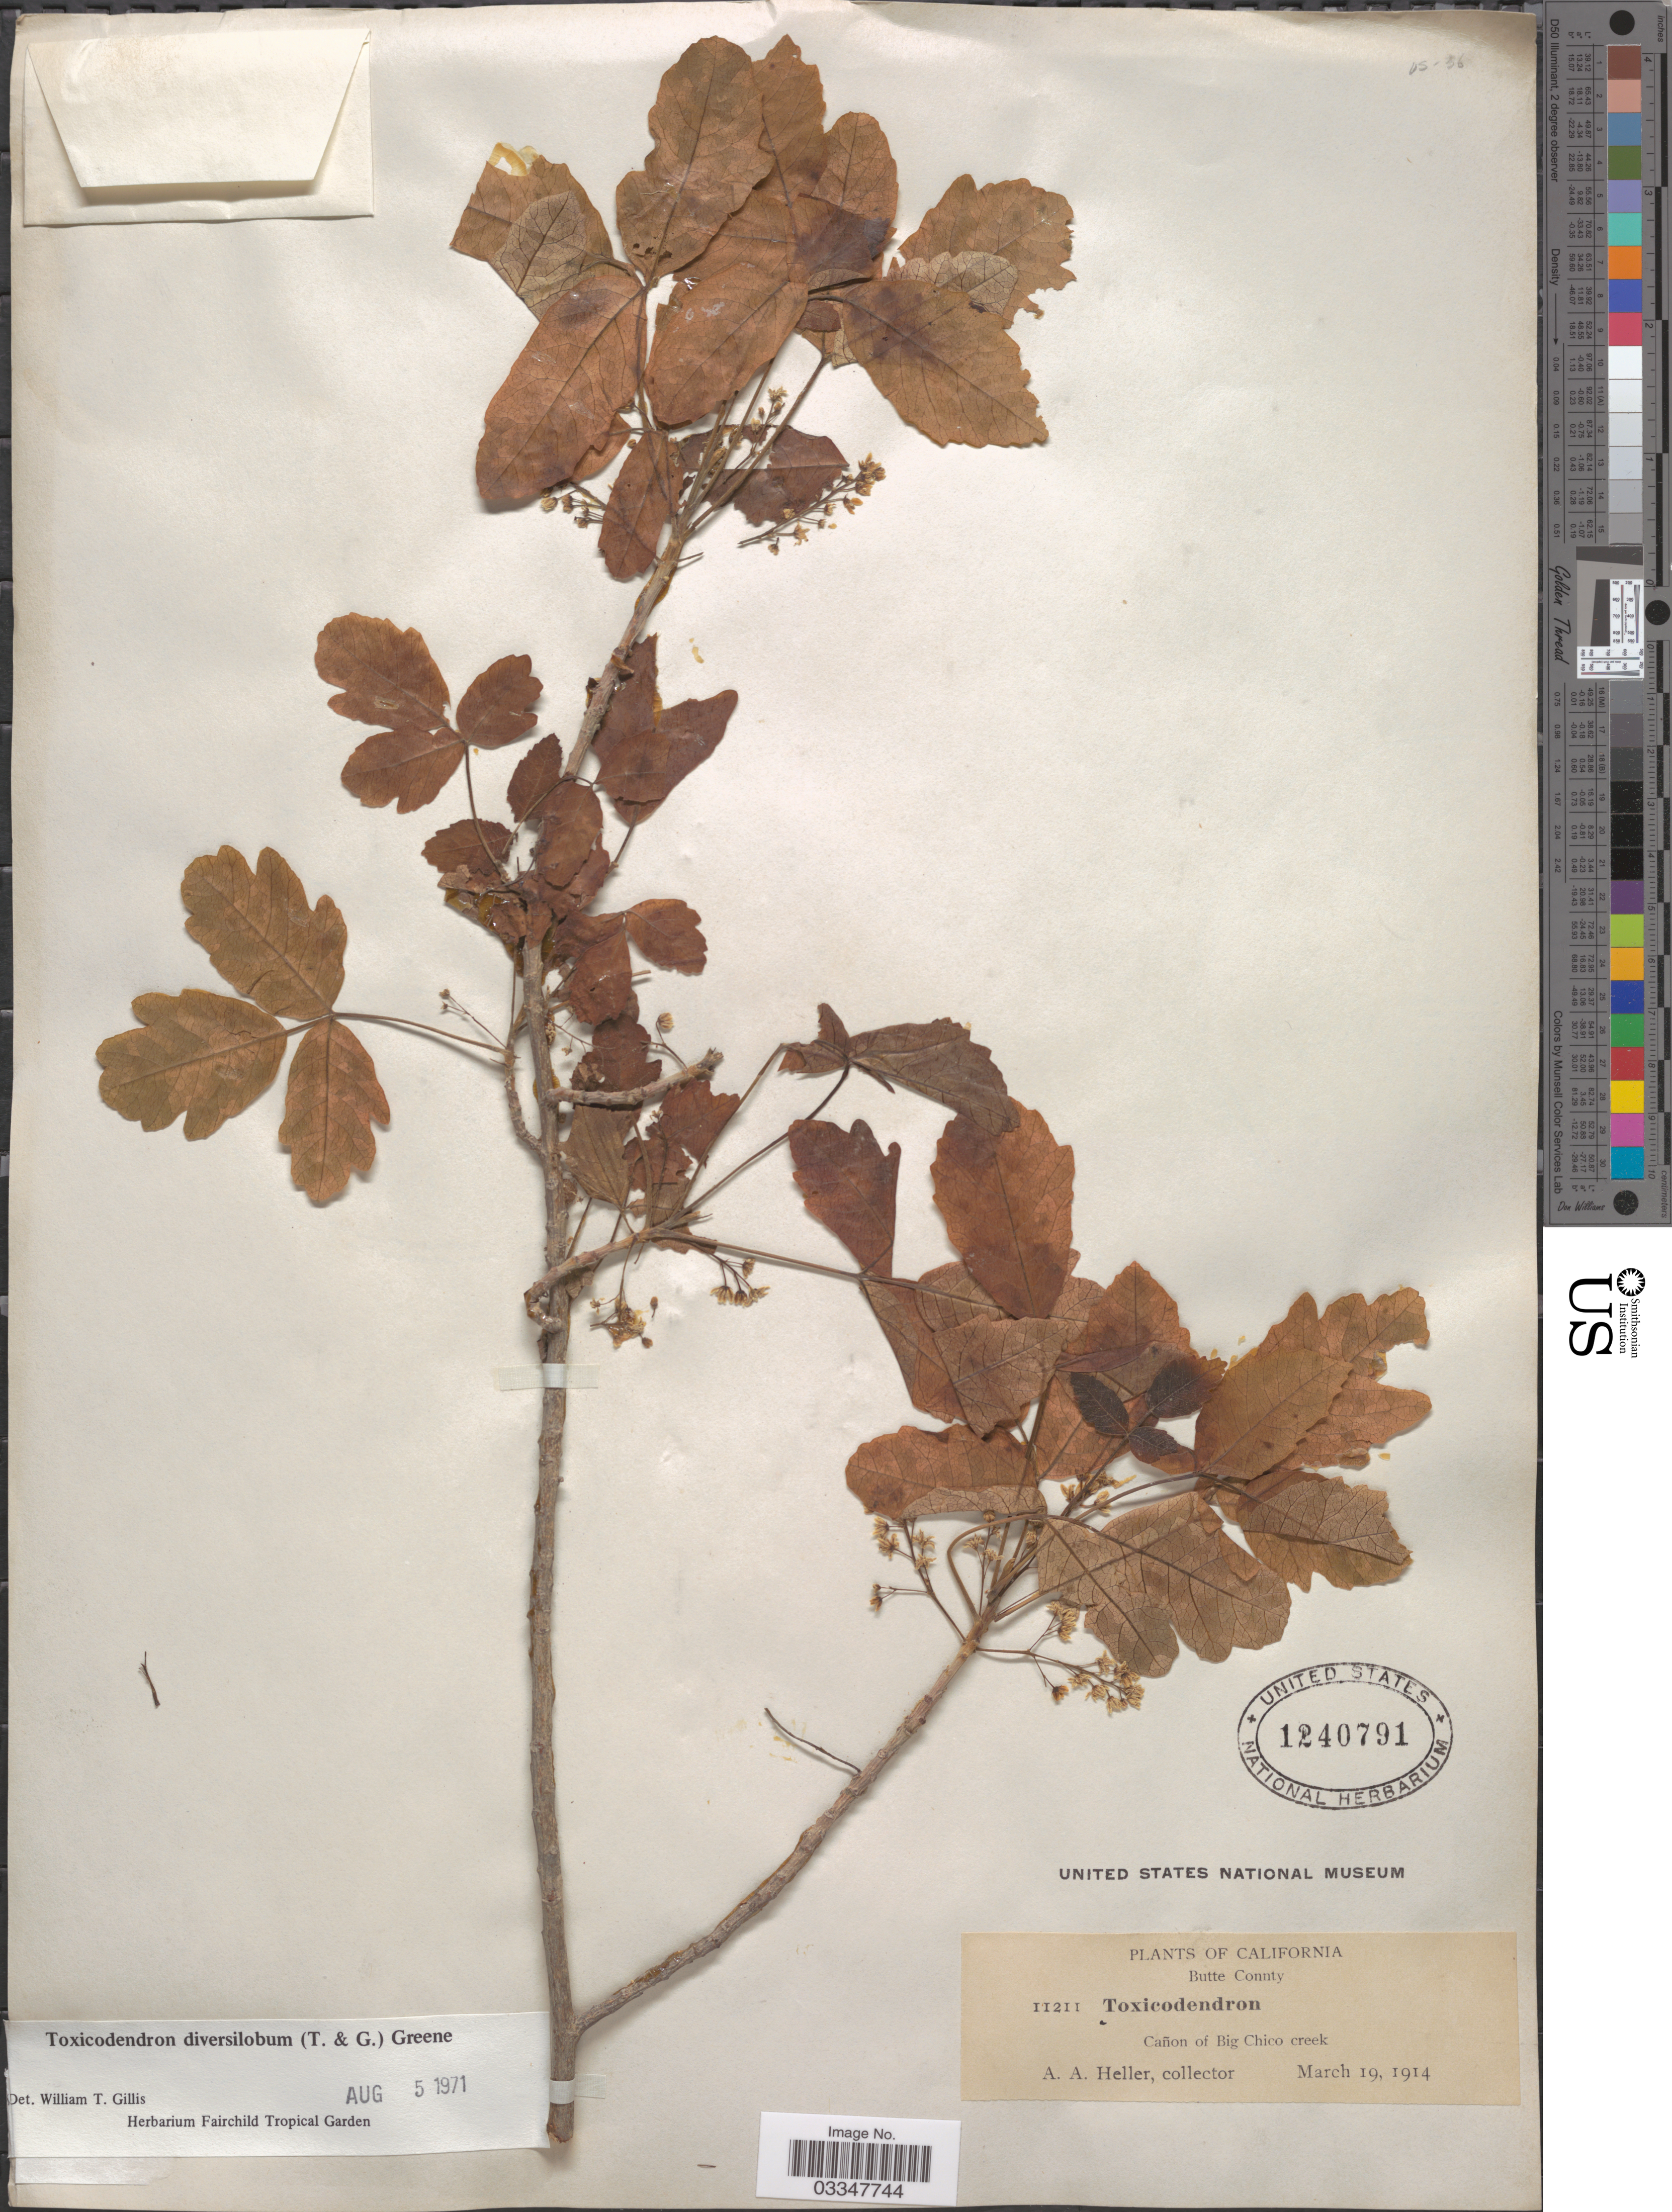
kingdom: Plantae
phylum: Tracheophyta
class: Magnoliopsida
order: Sapindales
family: Anacardiaceae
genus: Toxicodendron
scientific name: Toxicodendron diversilobum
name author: (Torr. & A. Gray) Greene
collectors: A. A. Heller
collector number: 11211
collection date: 1914-03-19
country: United States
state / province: California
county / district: Butte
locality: Butte Connty. Cañon of Big Chico creek.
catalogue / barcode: US 1240791